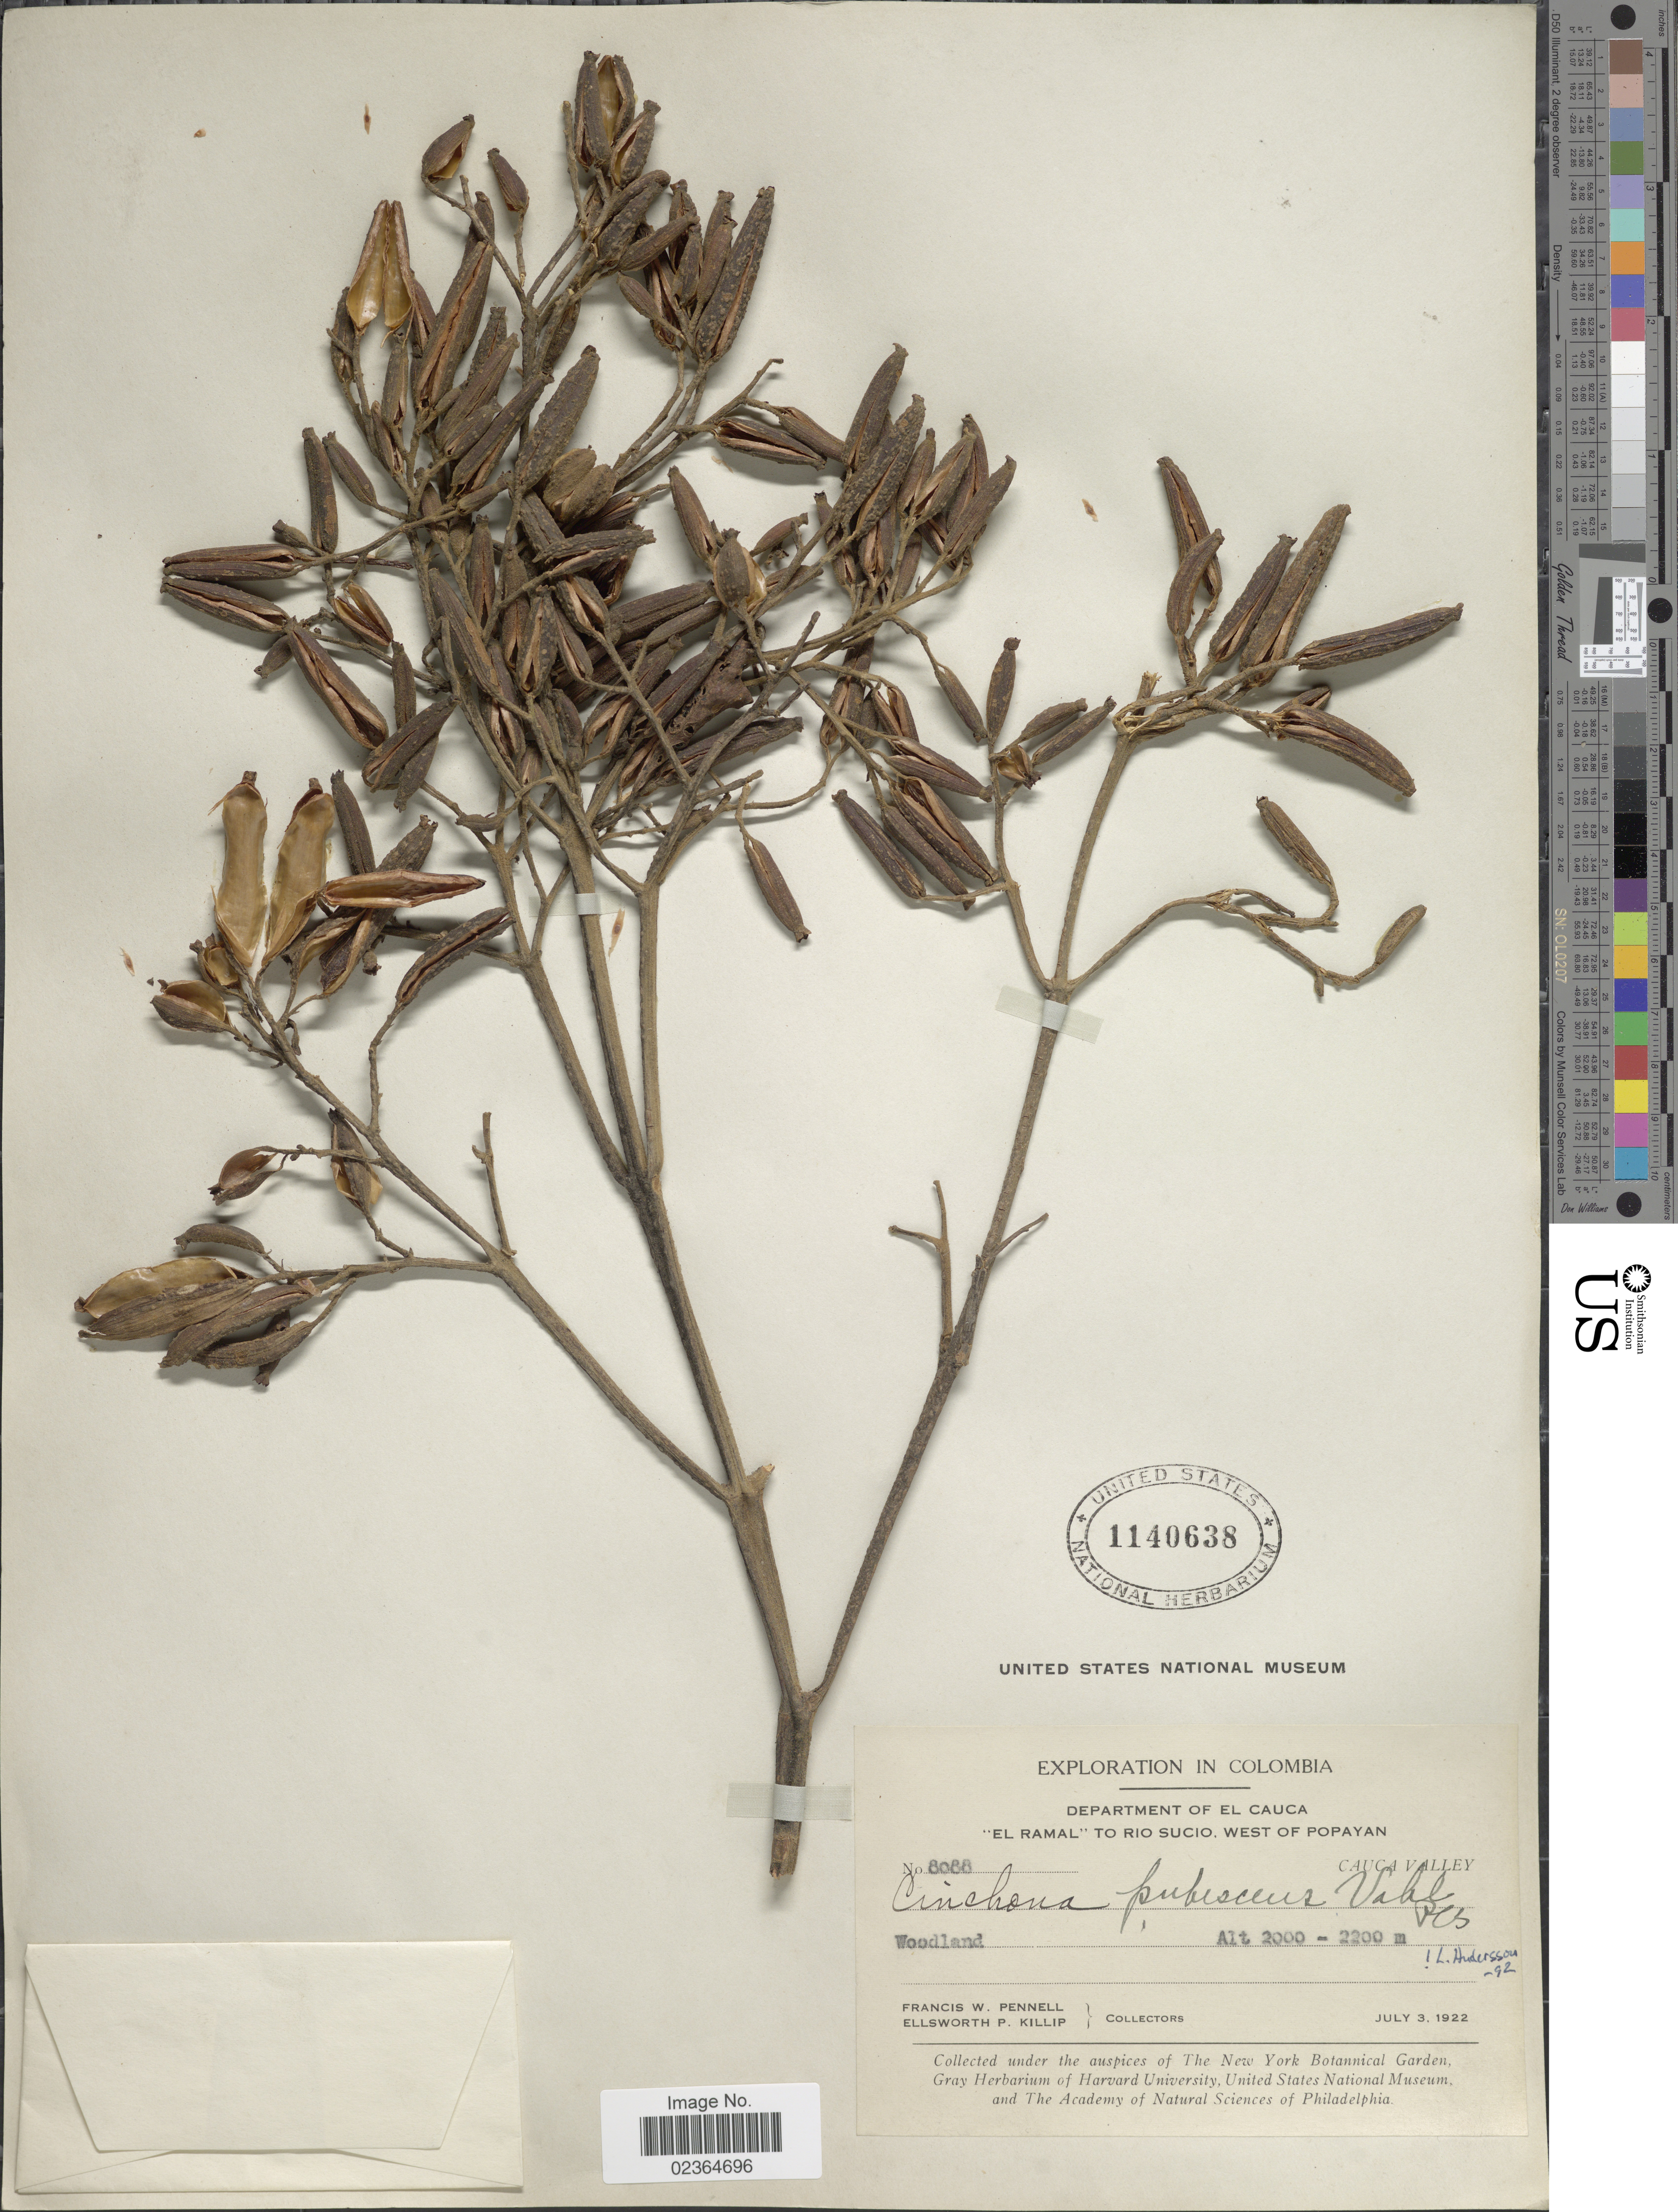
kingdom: Plantae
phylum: Tracheophyta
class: Magnoliopsida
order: Gentianales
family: Rubiaceae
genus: Cinchona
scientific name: Cinchona pubescens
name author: Vahl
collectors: F. W. Pennell & E. P. Killip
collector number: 8088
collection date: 1922-07-03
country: Colombia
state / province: Cauca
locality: El Ramal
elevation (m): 2000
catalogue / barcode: US 1140638